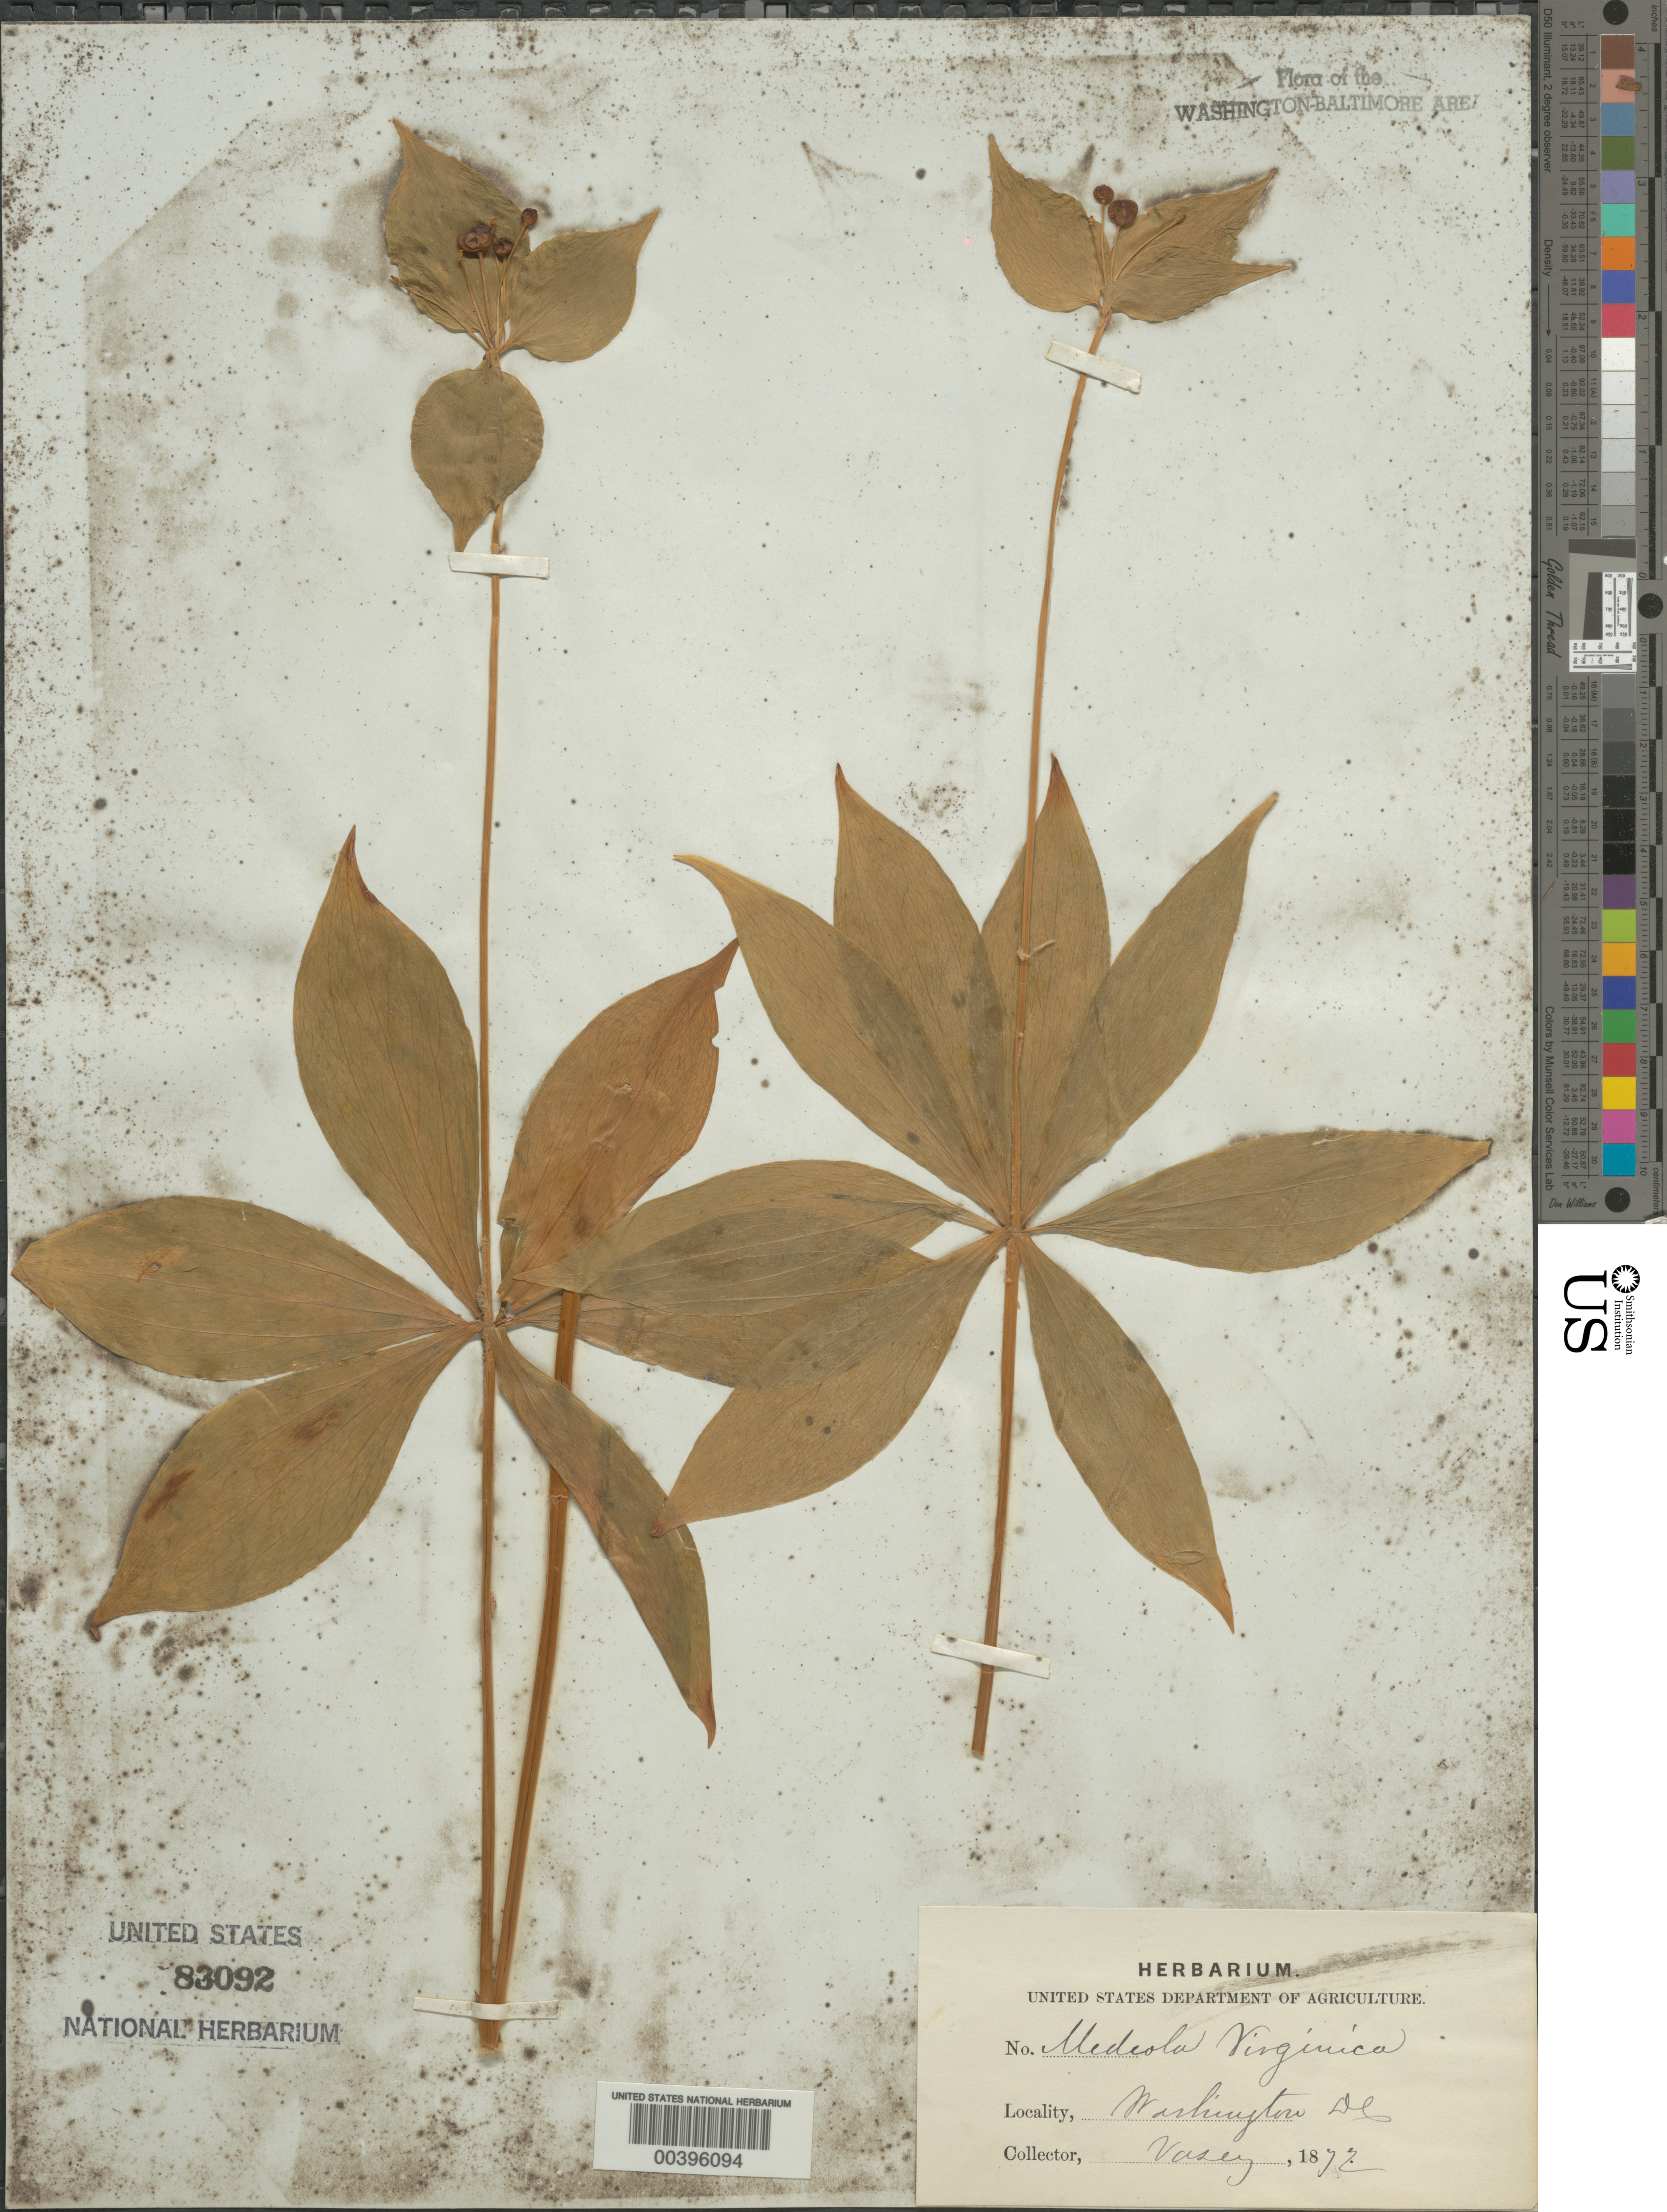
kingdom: Plantae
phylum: Tracheophyta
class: Liliopsida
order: Liliales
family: Liliaceae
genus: Medeola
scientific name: Medeola virginiana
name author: (L.) Desf.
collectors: G. Vasey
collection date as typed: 29 Sep 1872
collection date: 1872-09-29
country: United States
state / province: District of Columbia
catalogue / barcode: US 83092